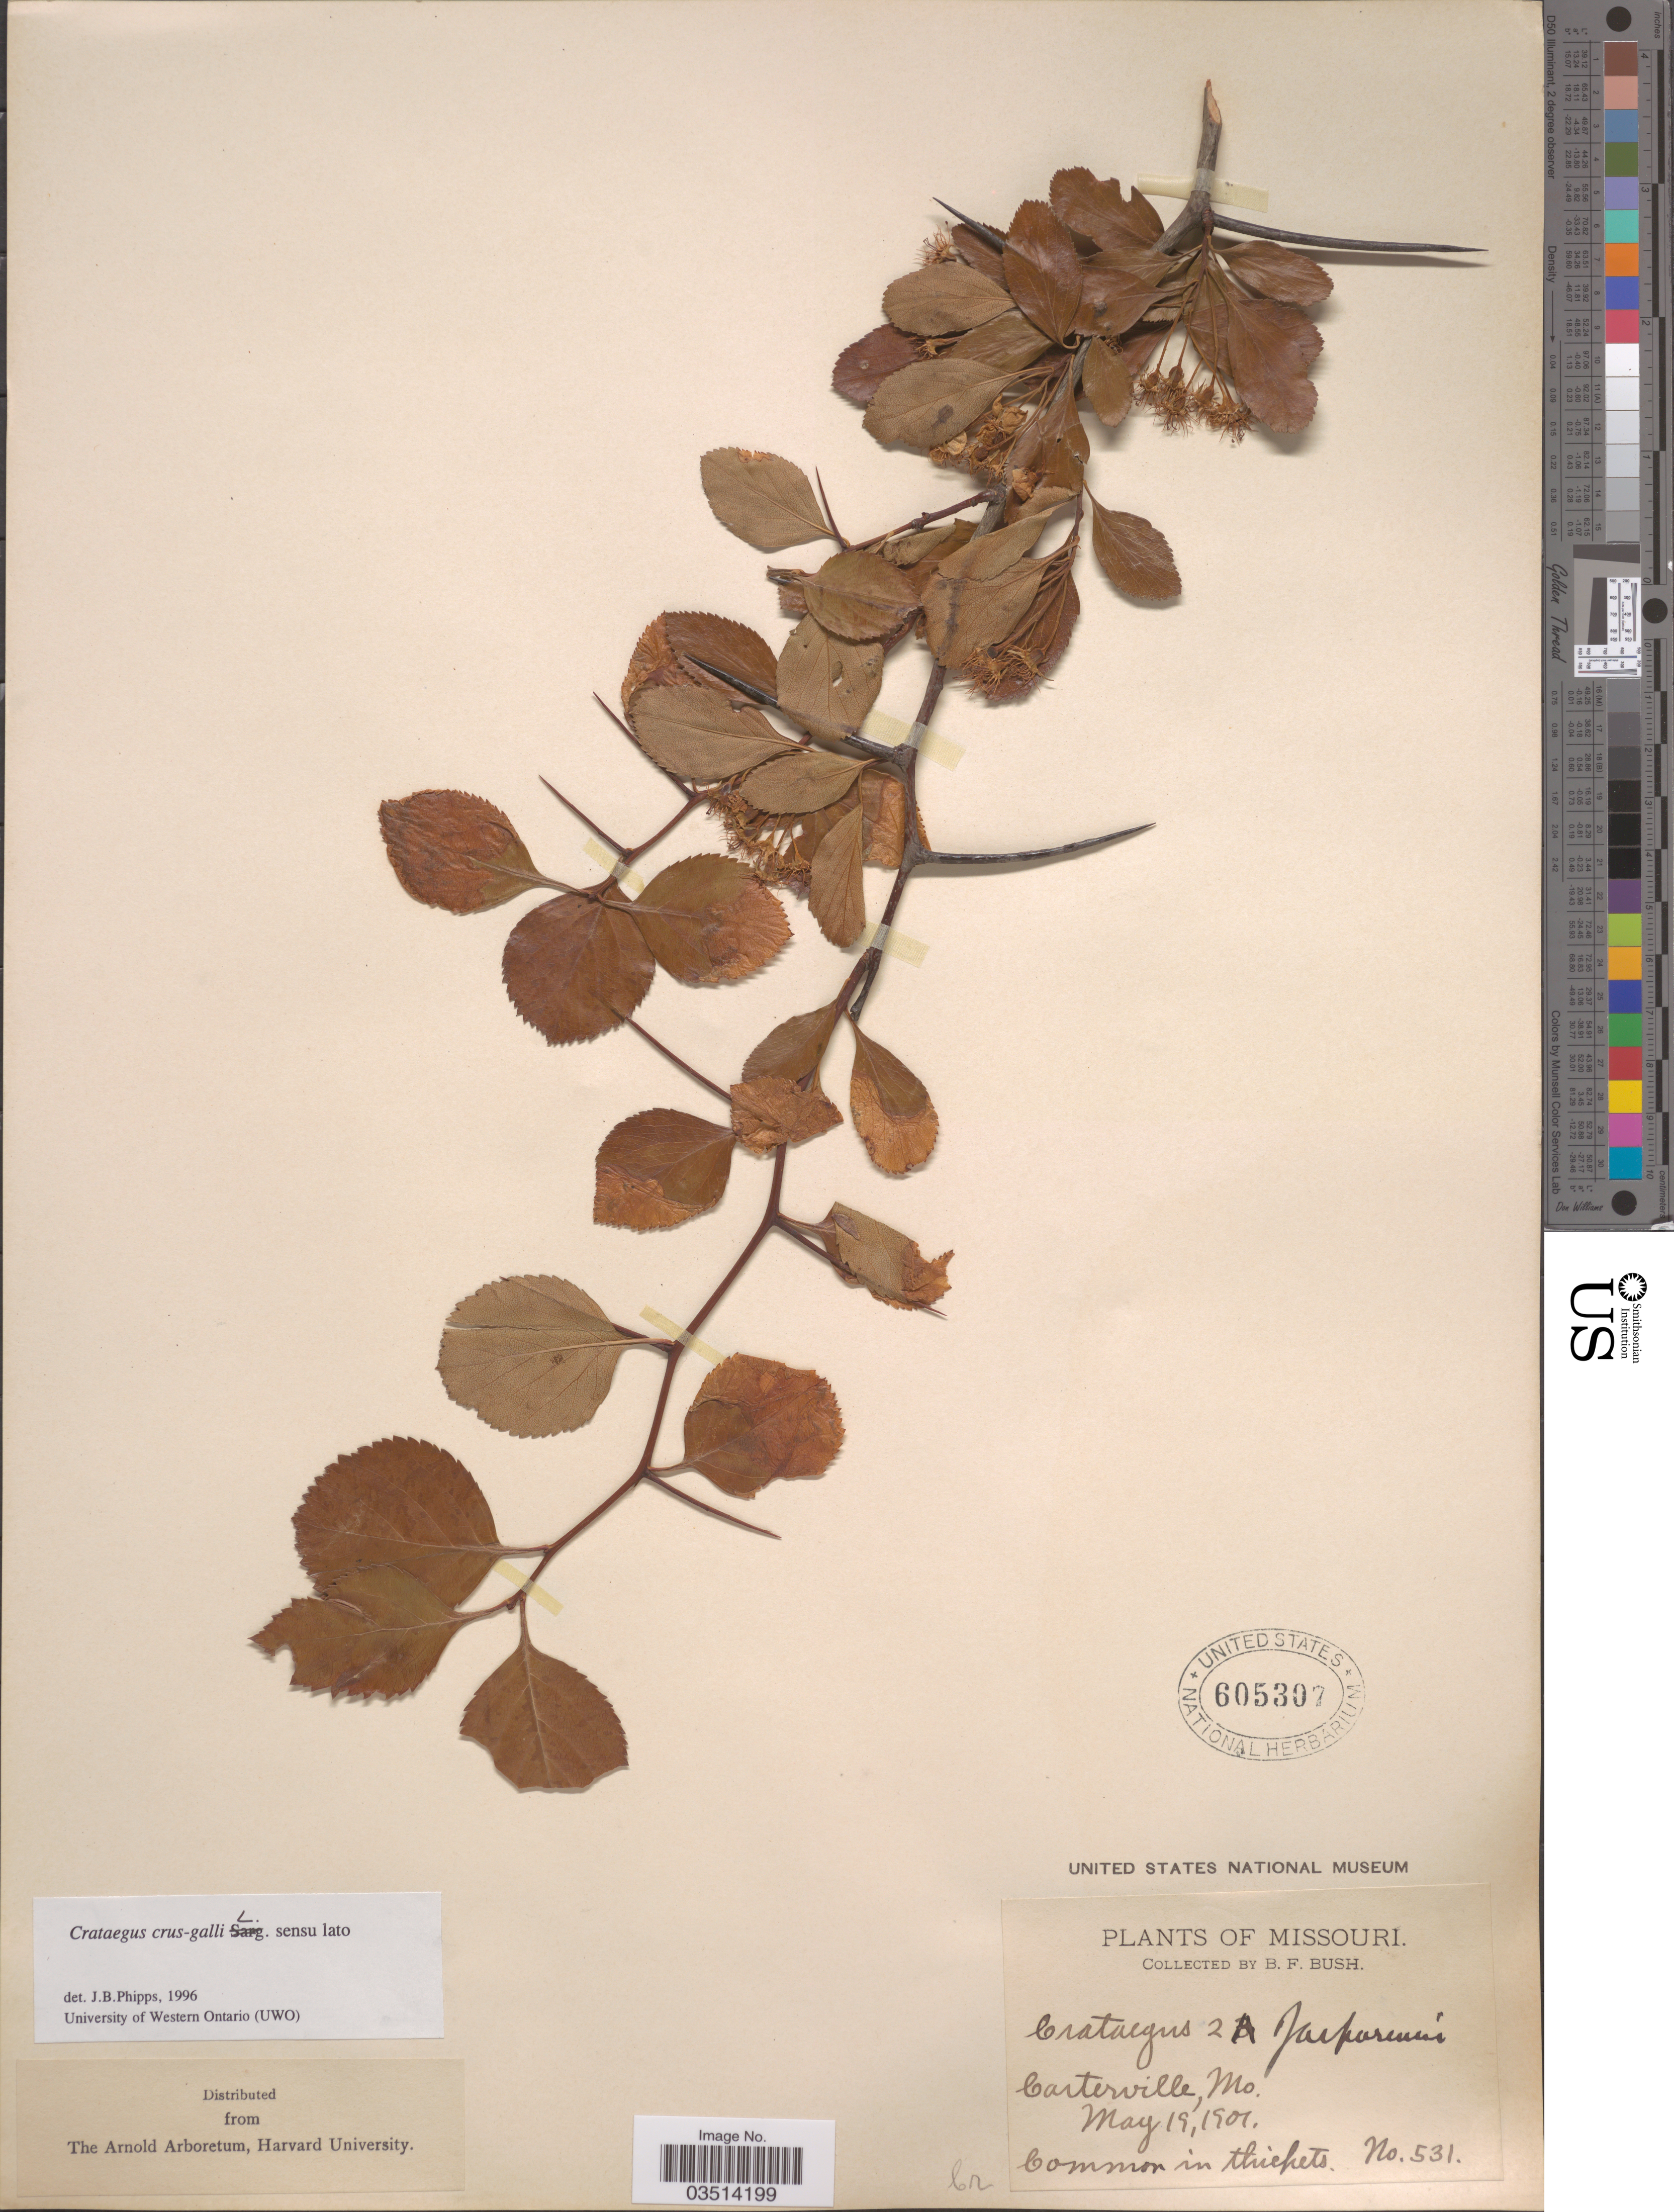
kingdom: Plantae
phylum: Tracheophyta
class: Magnoliopsida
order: Rosales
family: Rosaceae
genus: Crataegus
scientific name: Crataegus crus-galli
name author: L.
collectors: B. F. Bush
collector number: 531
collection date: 1901-05-19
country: United States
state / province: Missouri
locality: Carterville.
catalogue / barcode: US 605307